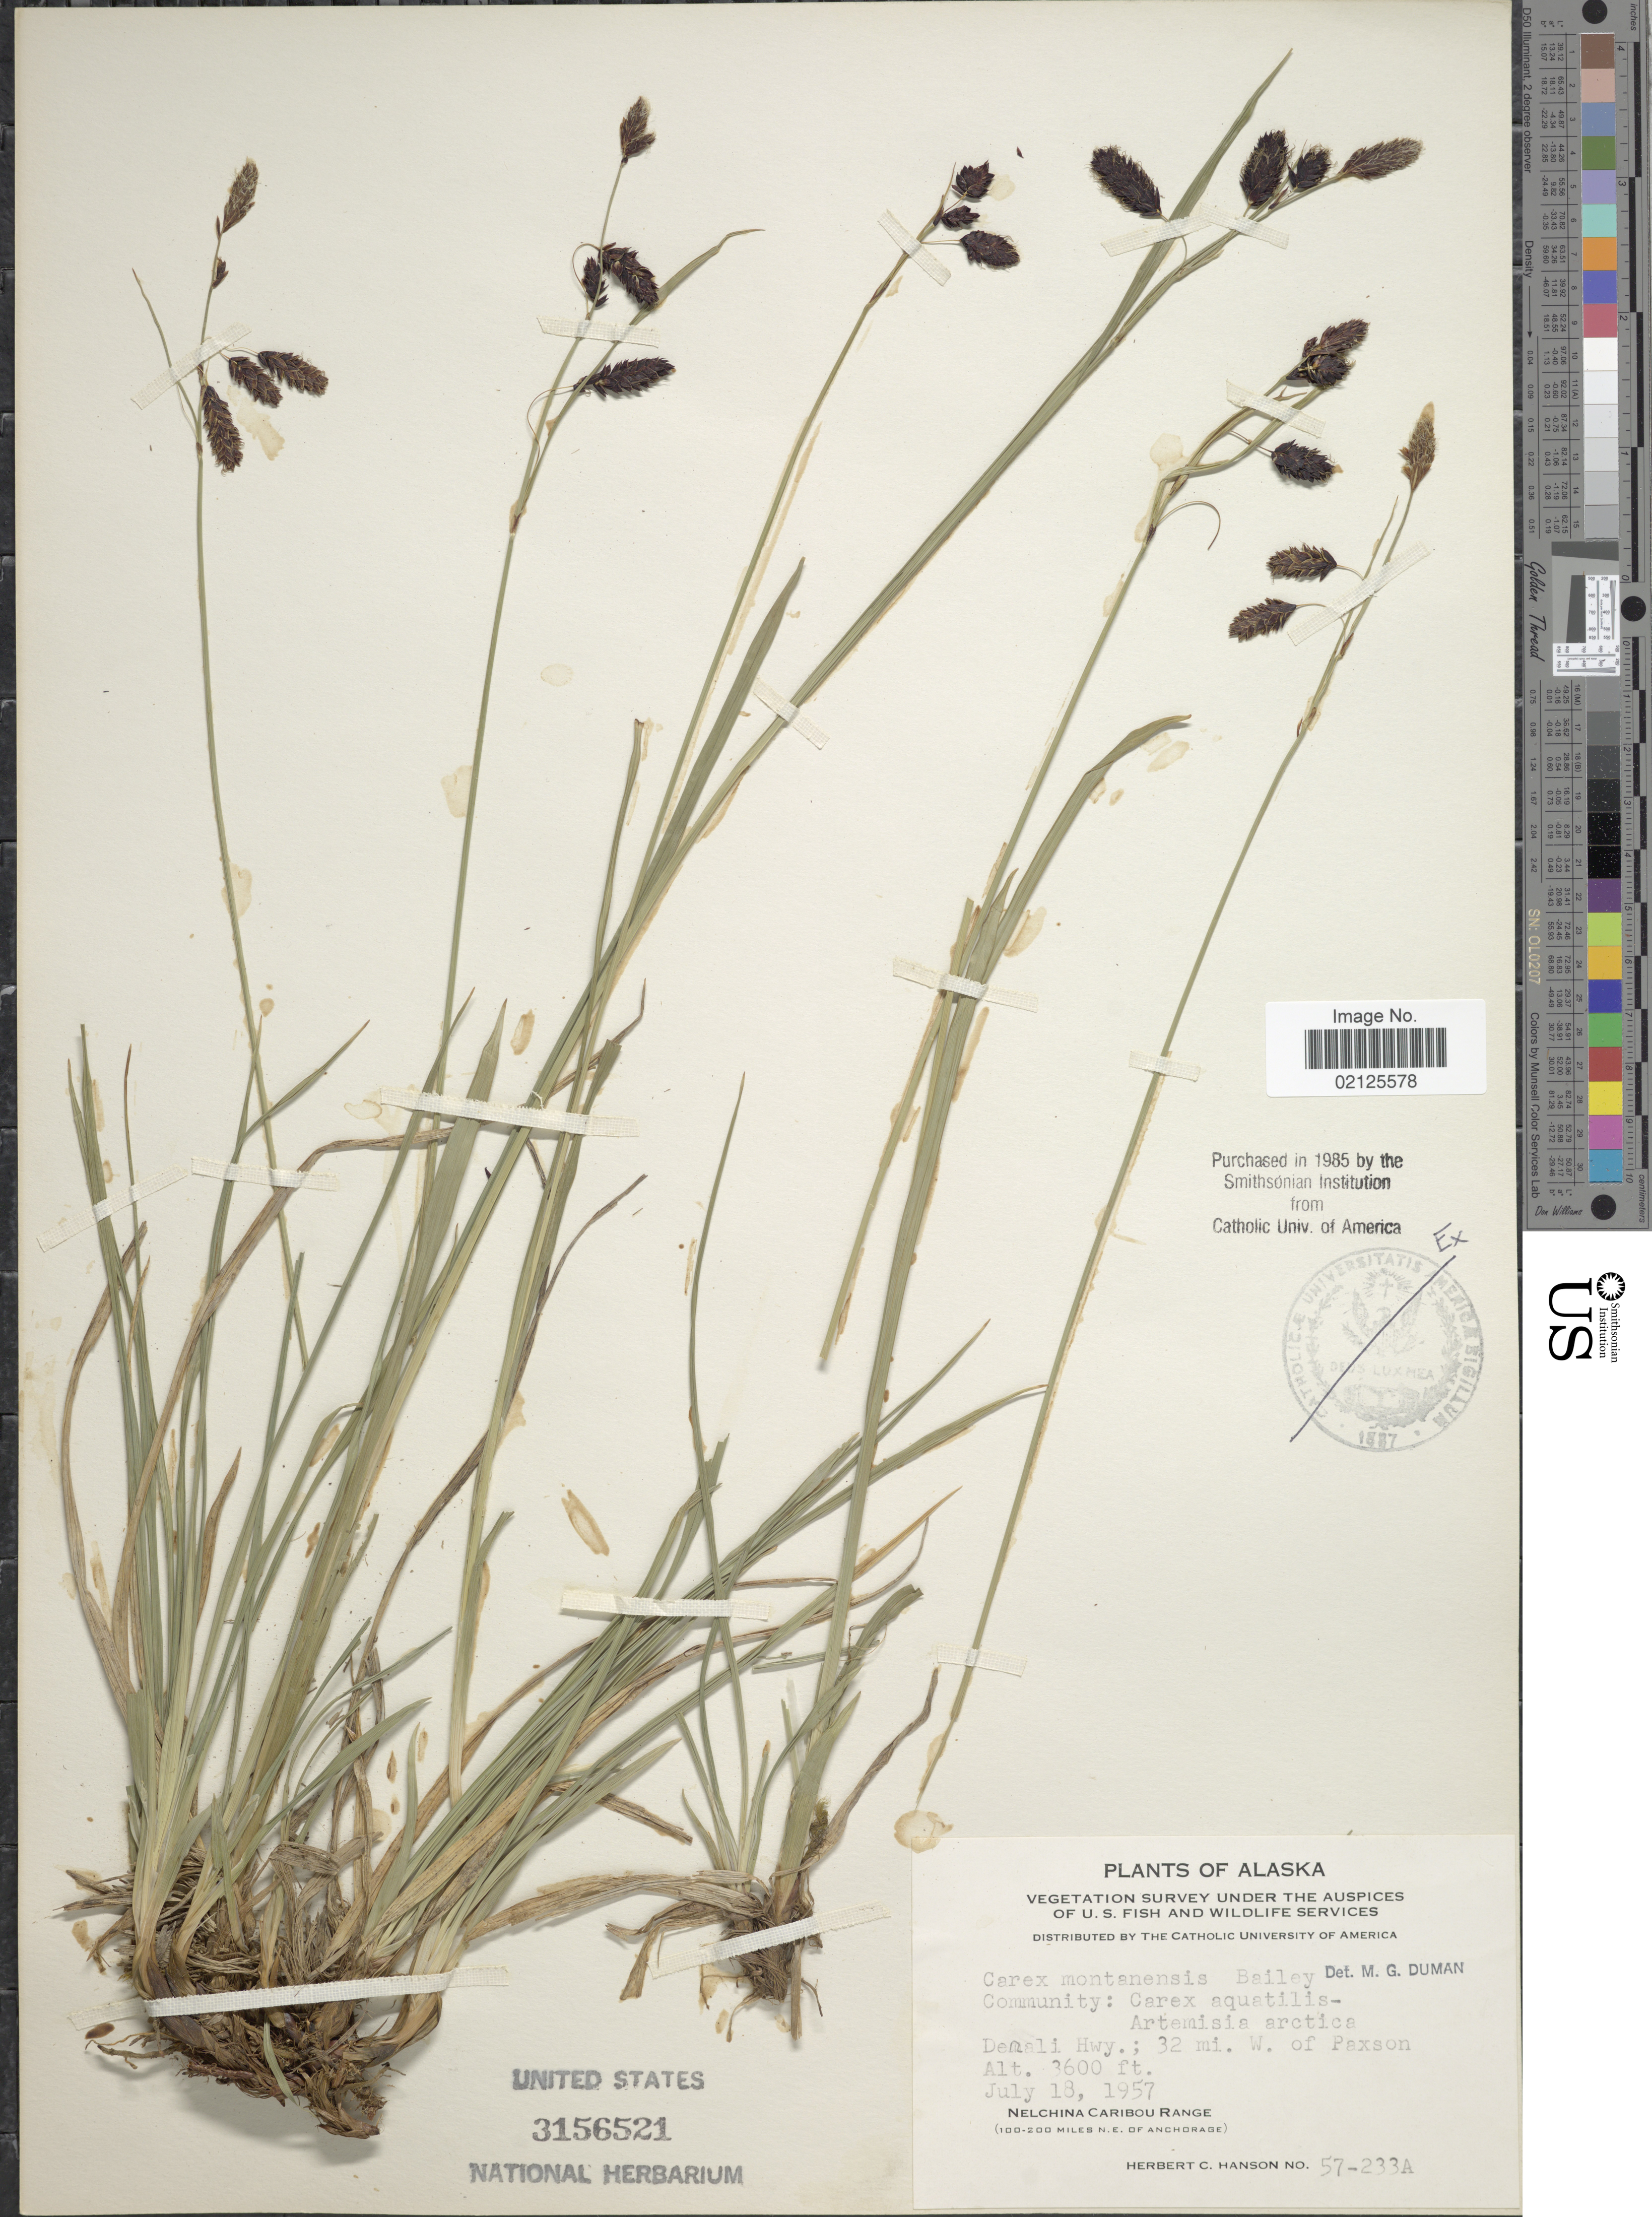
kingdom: Plantae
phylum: Tracheophyta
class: Liliopsida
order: Poales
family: Cyperaceae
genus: Carex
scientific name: Carex podocarpa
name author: R. Br.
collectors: H. Hanson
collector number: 57-233A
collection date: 1957-07-18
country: United States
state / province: Alaska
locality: Denali Hwy.; 32 mi. W. of Paxson, Nelchina Caribou Range (100-200 miles N.E. of Anchorage)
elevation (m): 1097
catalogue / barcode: US 3156521